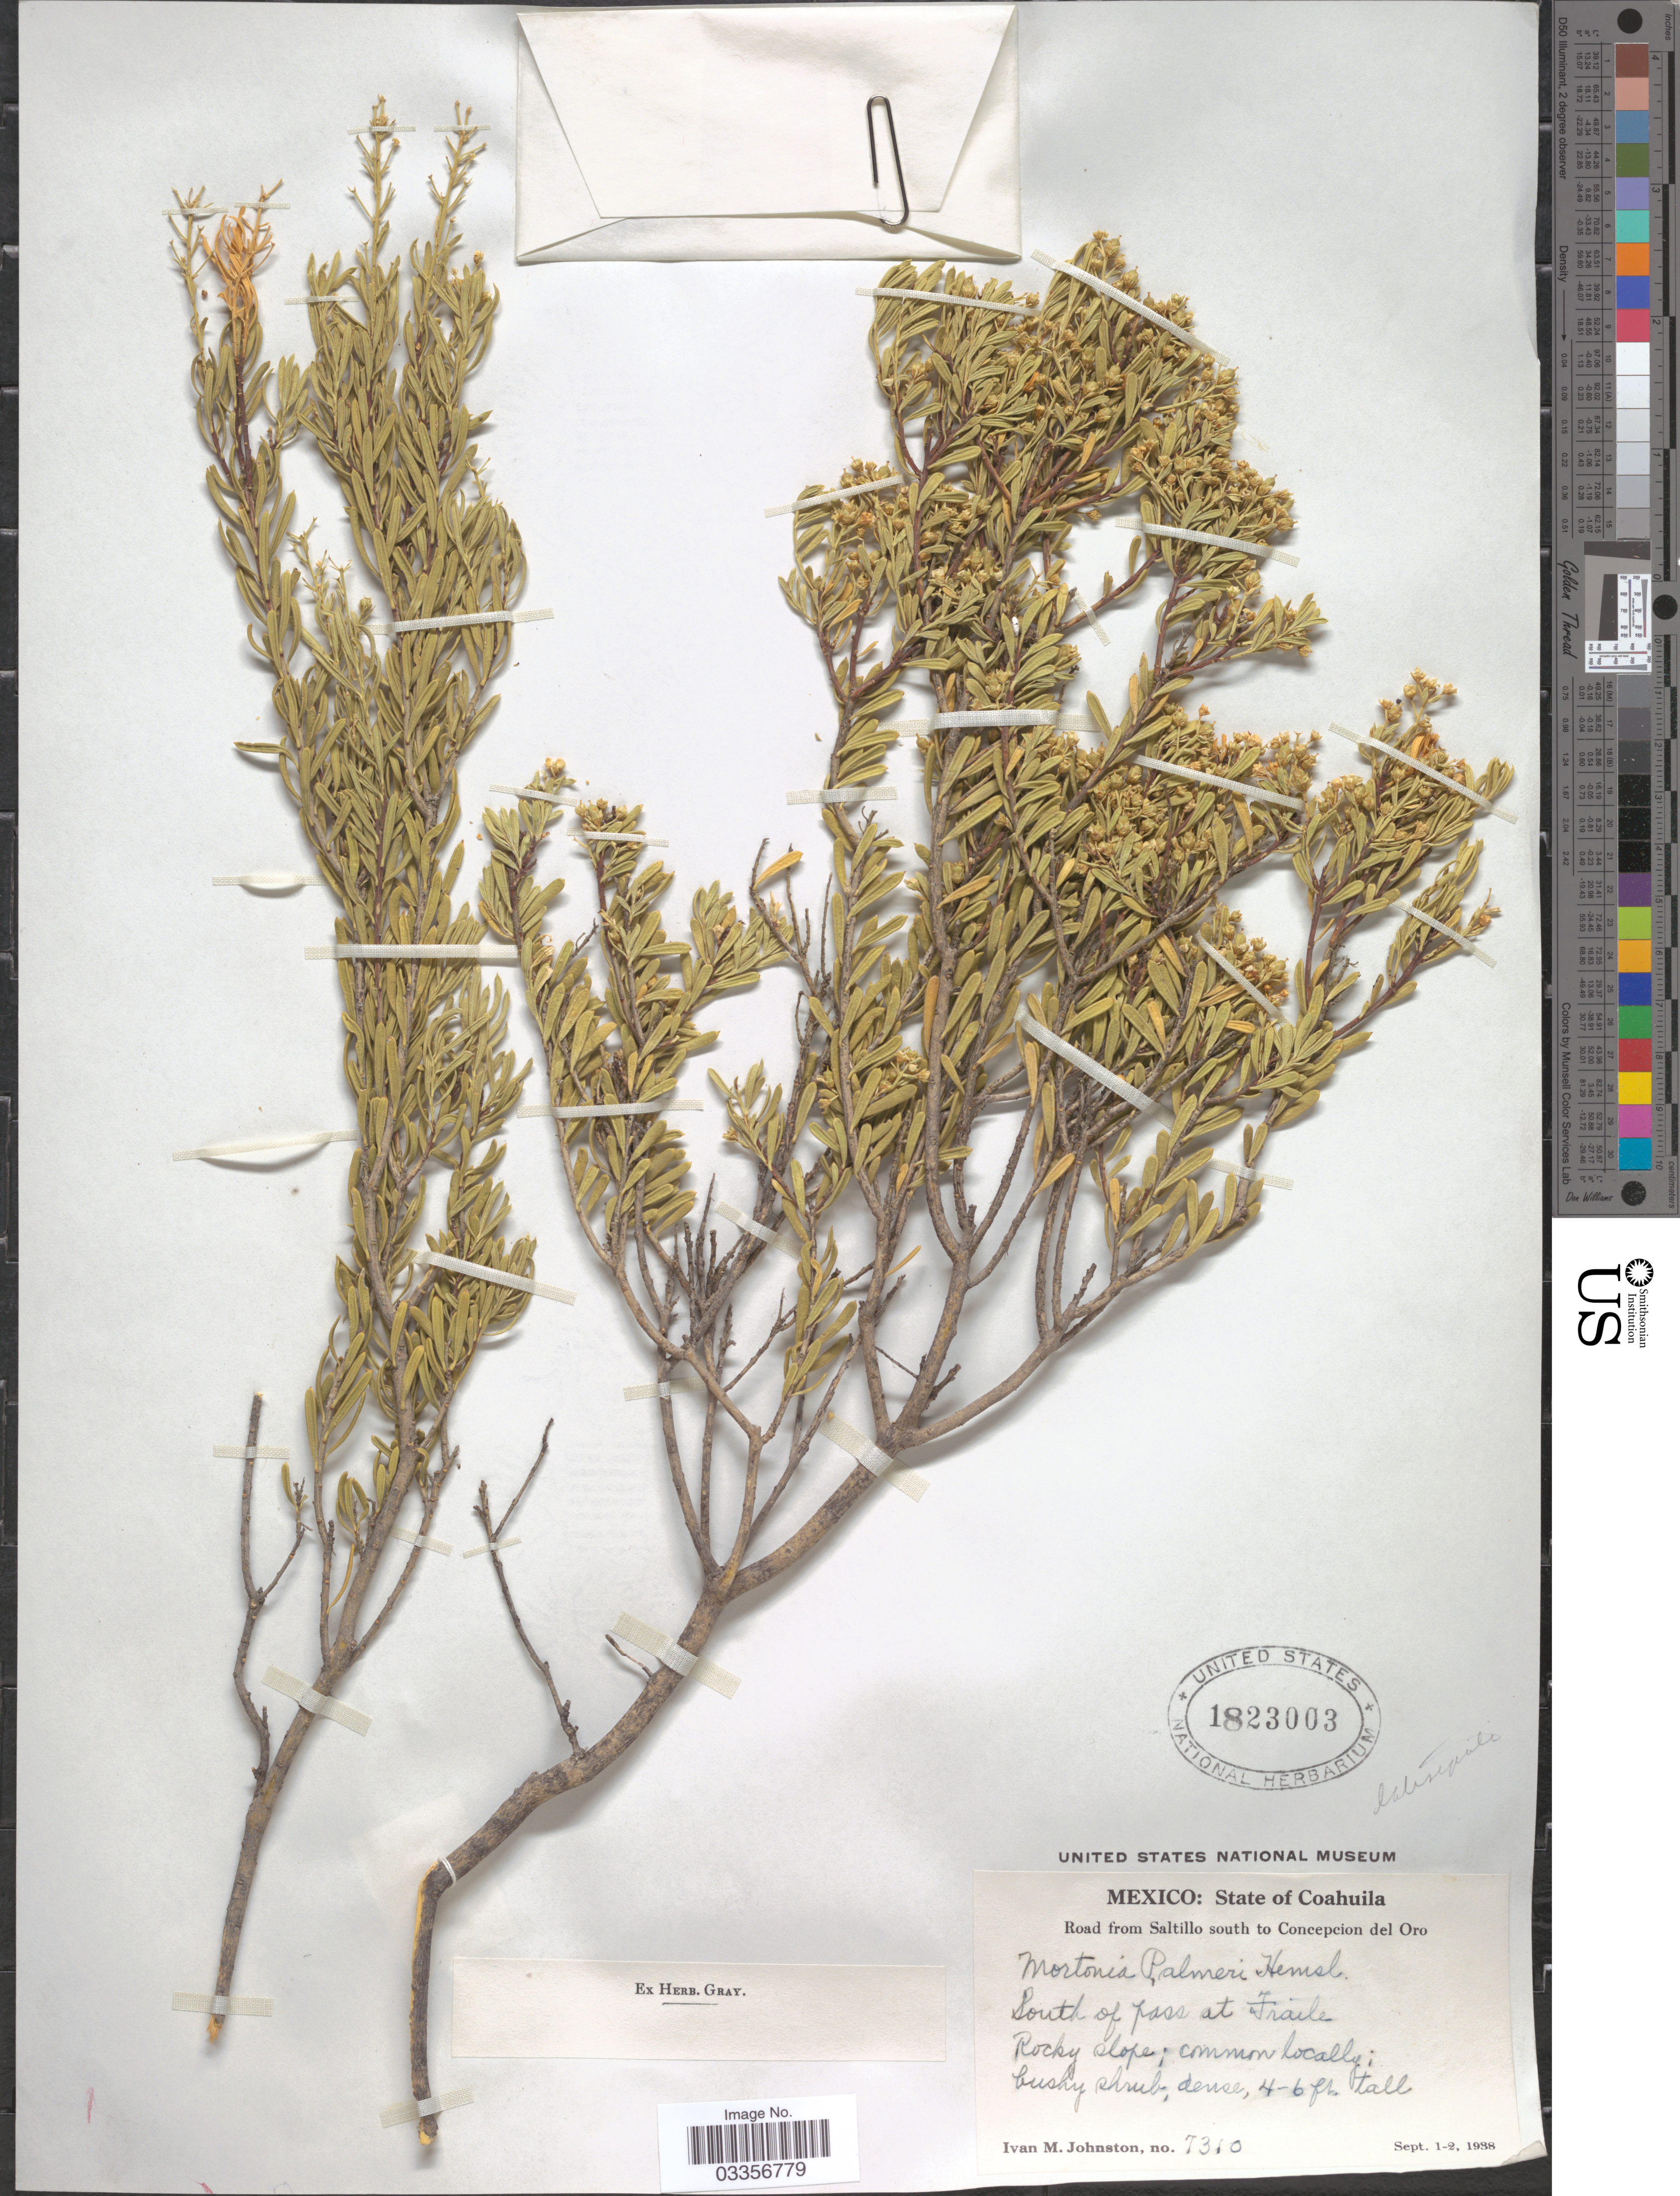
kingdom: Plantae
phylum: Tracheophyta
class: Magnoliopsida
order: Celastrales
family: Celastraceae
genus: Mortonia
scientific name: Mortonia palmeri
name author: Hemsl.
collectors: I.M. Johnston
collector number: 7310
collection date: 1938-09-01/1938-09-02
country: Mexico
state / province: Coahuila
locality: Road from Saltillo south of Concepcion del Oro, South of pass at Fraile Rocky slope.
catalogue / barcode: US 1823003